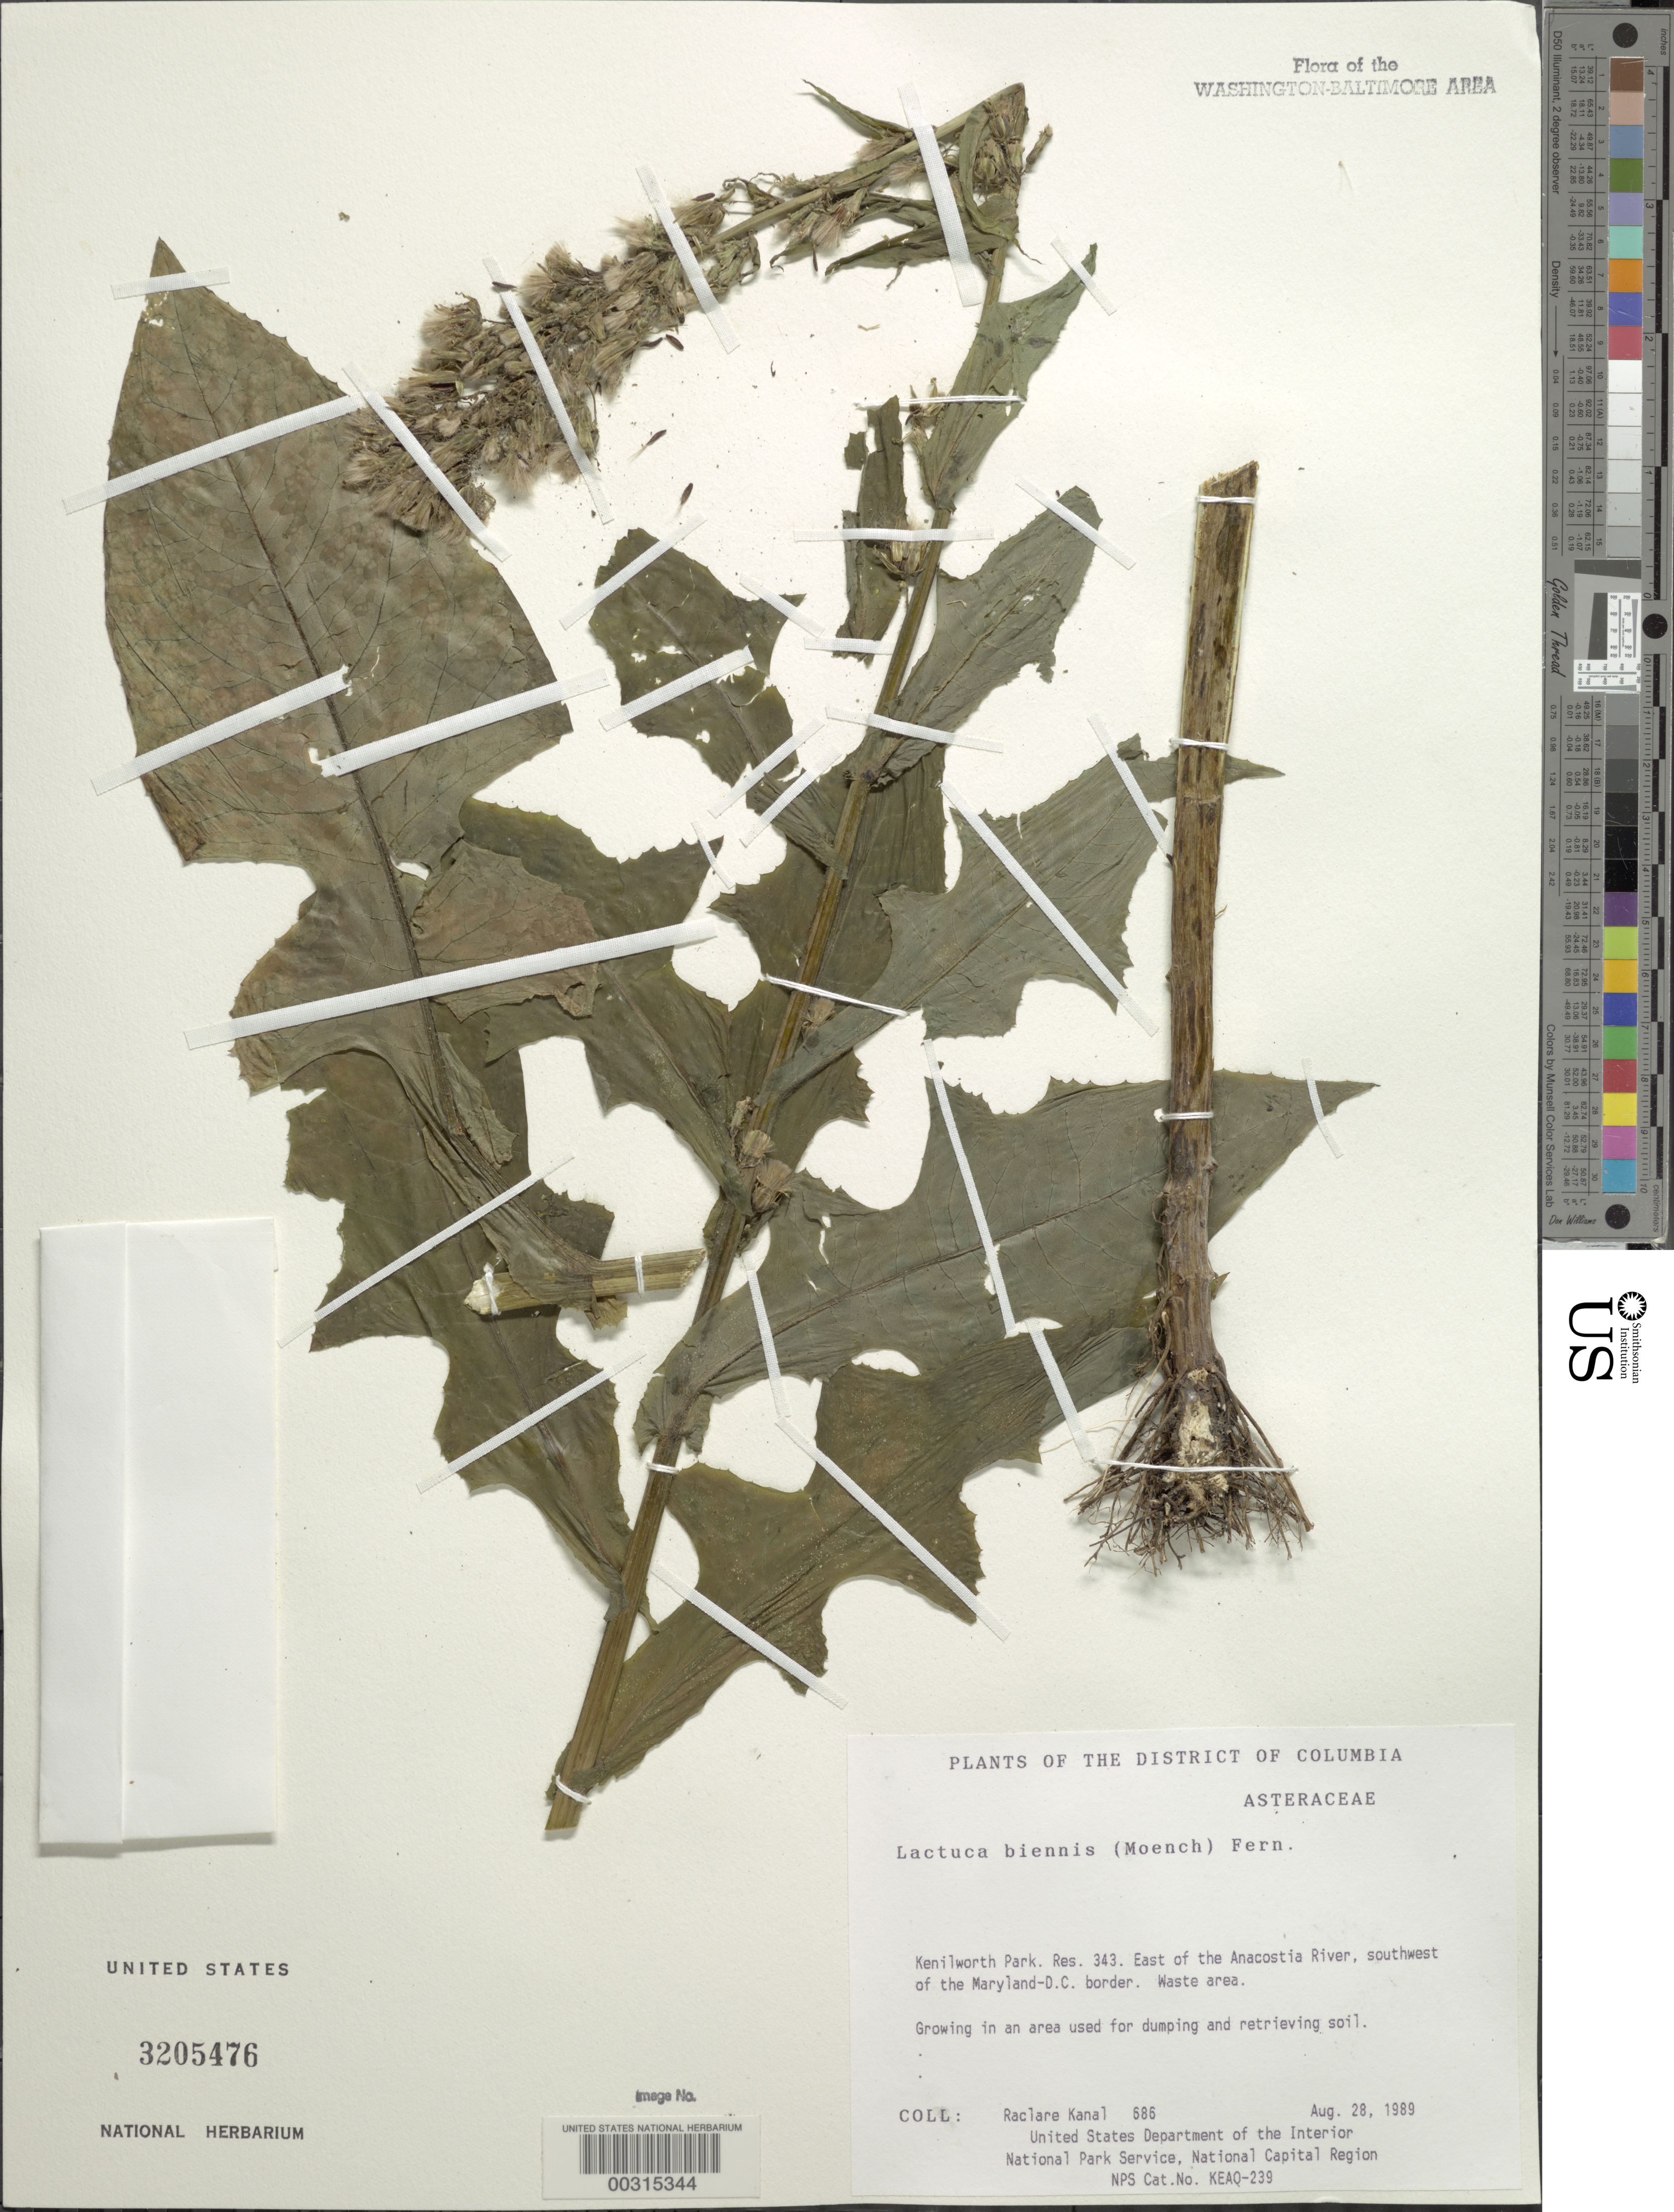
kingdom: Plantae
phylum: Tracheophyta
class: Magnoliopsida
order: Asterales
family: Asteraceae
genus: Lactuca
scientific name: Lactuca biennis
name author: (Moench) Fernald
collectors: R. Kanal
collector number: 686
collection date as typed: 28 Aug 1989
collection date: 1989-08-28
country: United States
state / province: District of Columbia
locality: Kenilworth Park, Res 343, E of Anacostia River, SW of MD-DC border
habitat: Waste area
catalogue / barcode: US 3205476